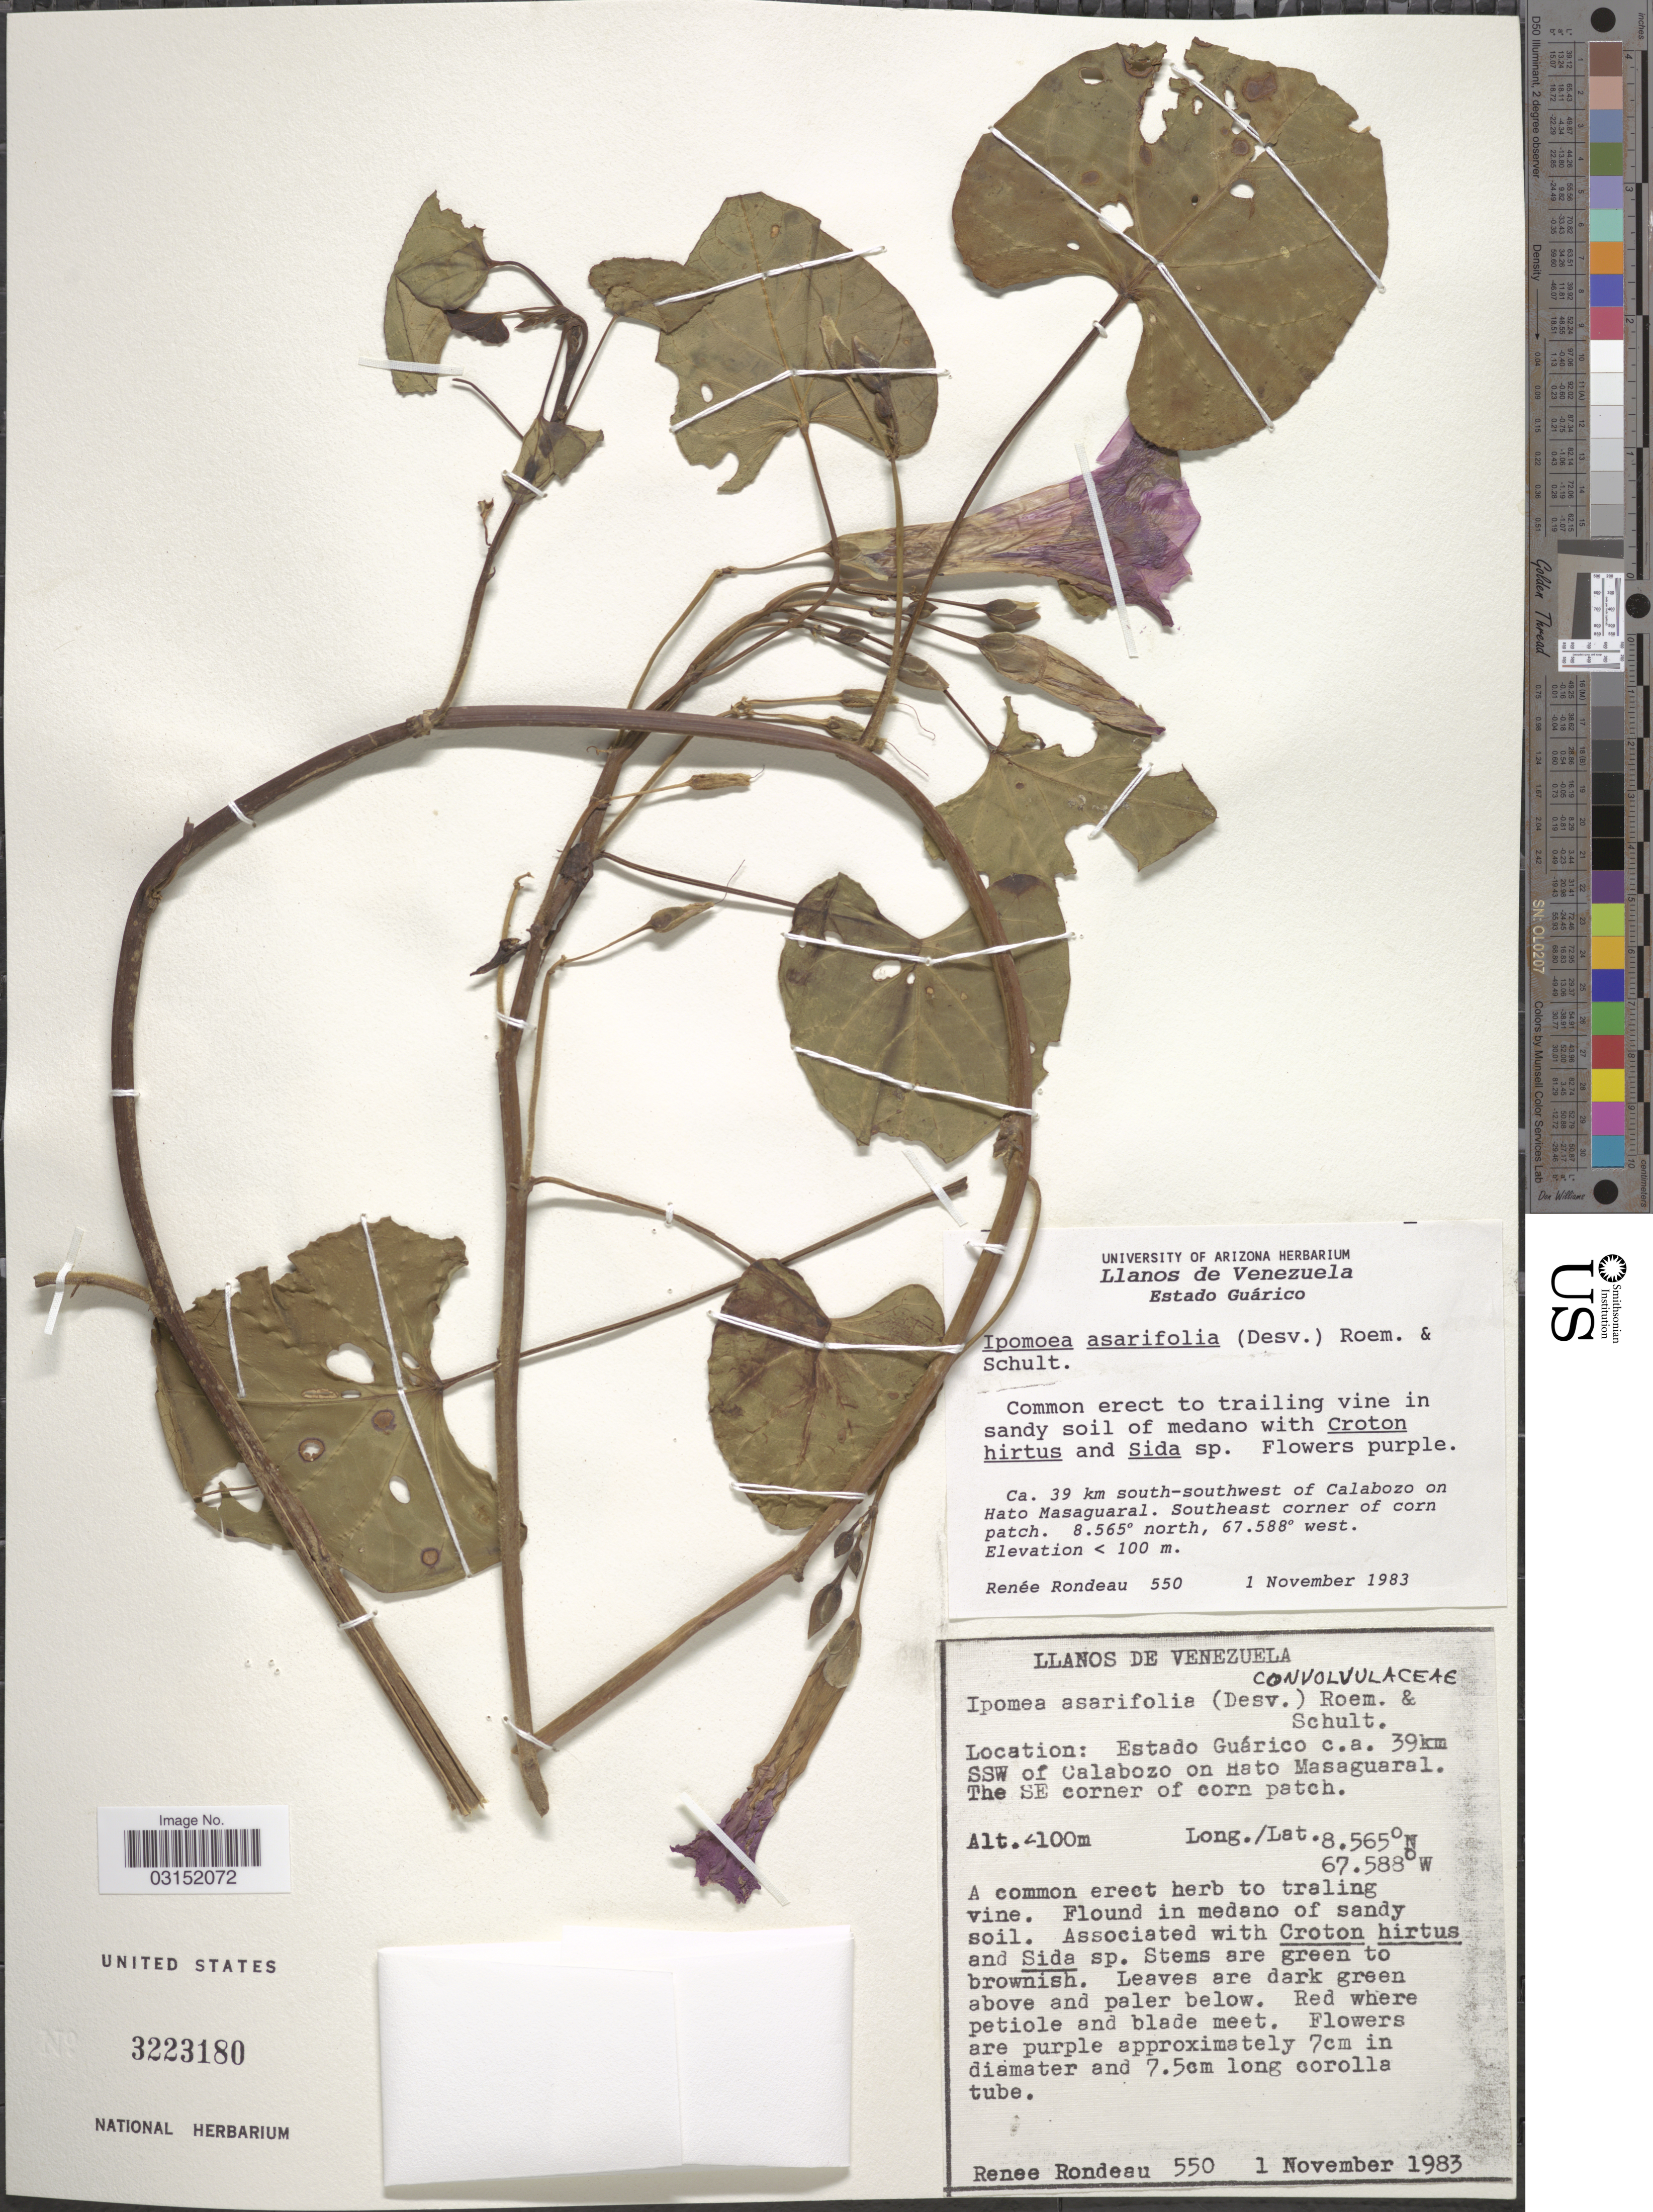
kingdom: Plantae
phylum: Tracheophyta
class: Magnoliopsida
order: Solanales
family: Convolvulaceae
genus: Ipomoea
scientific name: Ipomoea asarifolia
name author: (Desr.) Roem. & Schult.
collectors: R. Rondeau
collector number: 550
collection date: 1983-11-01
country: Venezuela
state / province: Guárico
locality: C.a. 39km SSW of Calabozo on Hato Masaguaral. The SE corner of corn patch.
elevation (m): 100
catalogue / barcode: US 3223180